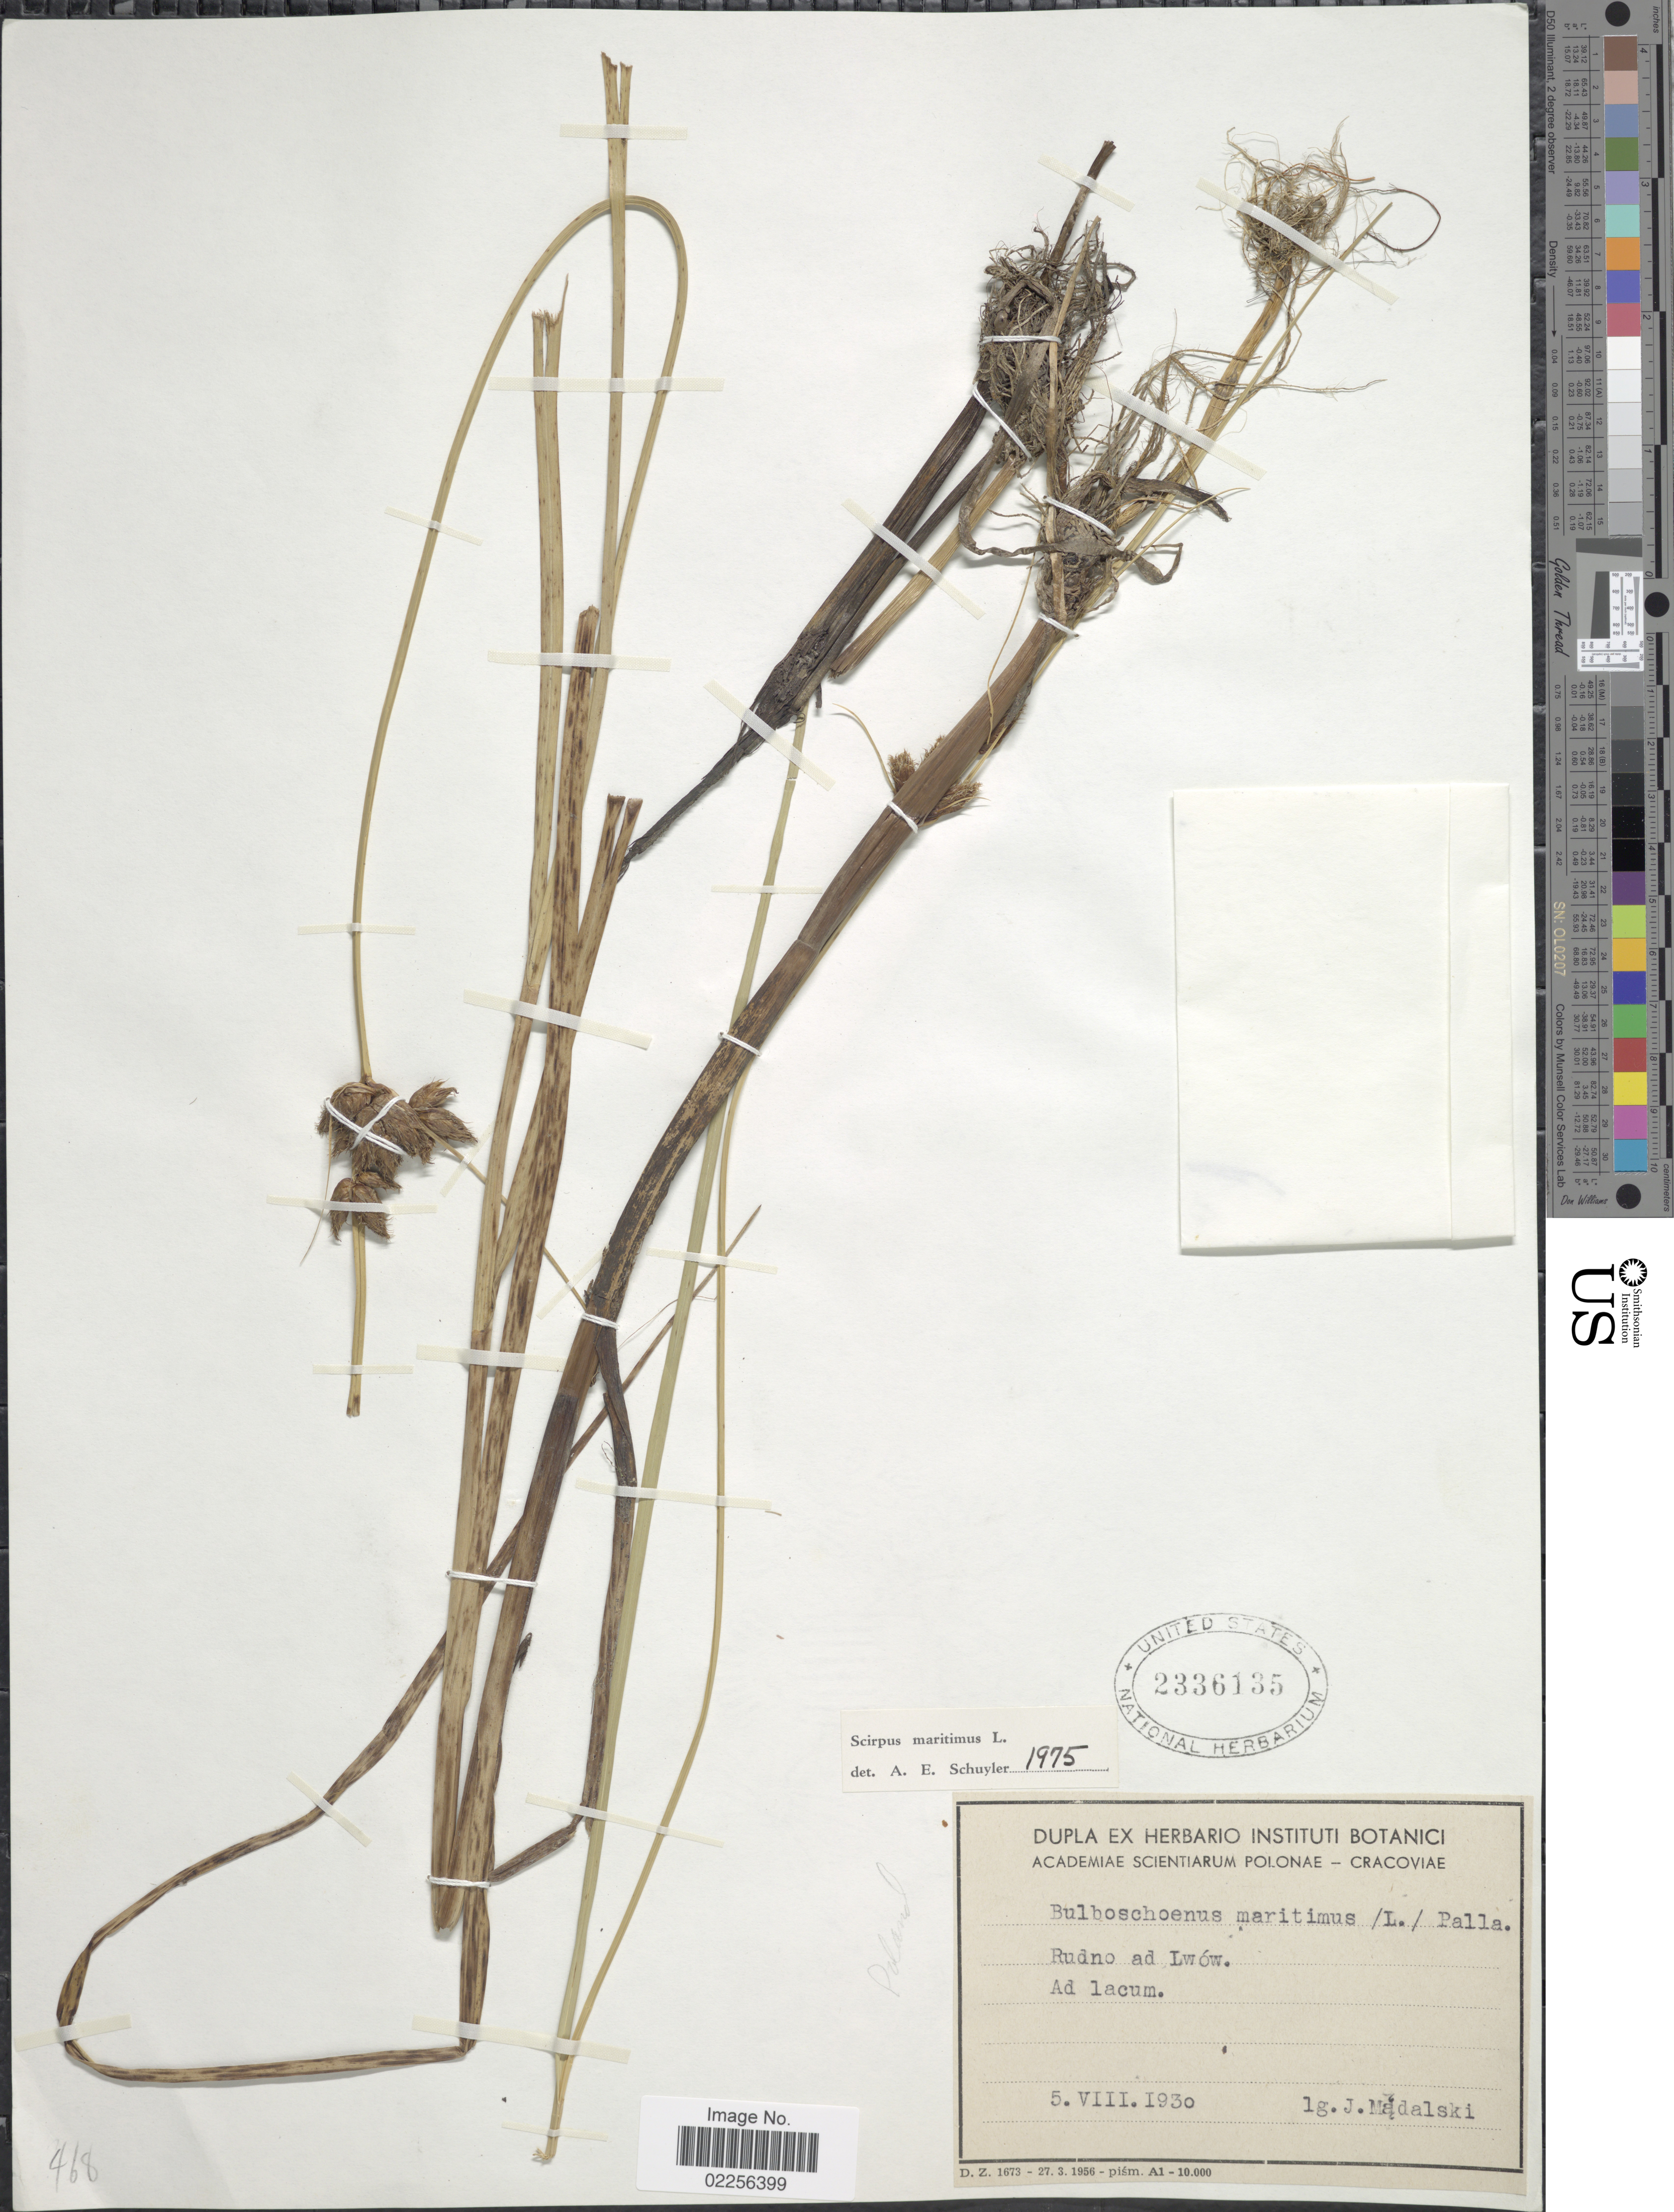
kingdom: Plantae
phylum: Tracheophyta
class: Liliopsida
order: Poales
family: Cyperaceae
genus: Bolboschoenus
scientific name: Bolboschoenus maritimus subsp. maritimus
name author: (L.) Palla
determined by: Strong, Mark T., (BOT), Smithsonian Institution - National Museum of Natural History (UNITED STATES)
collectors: J. Madalski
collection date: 1930-08-05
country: Ukraine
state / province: L'viv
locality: Rudno ad Lwow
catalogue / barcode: US 2336135